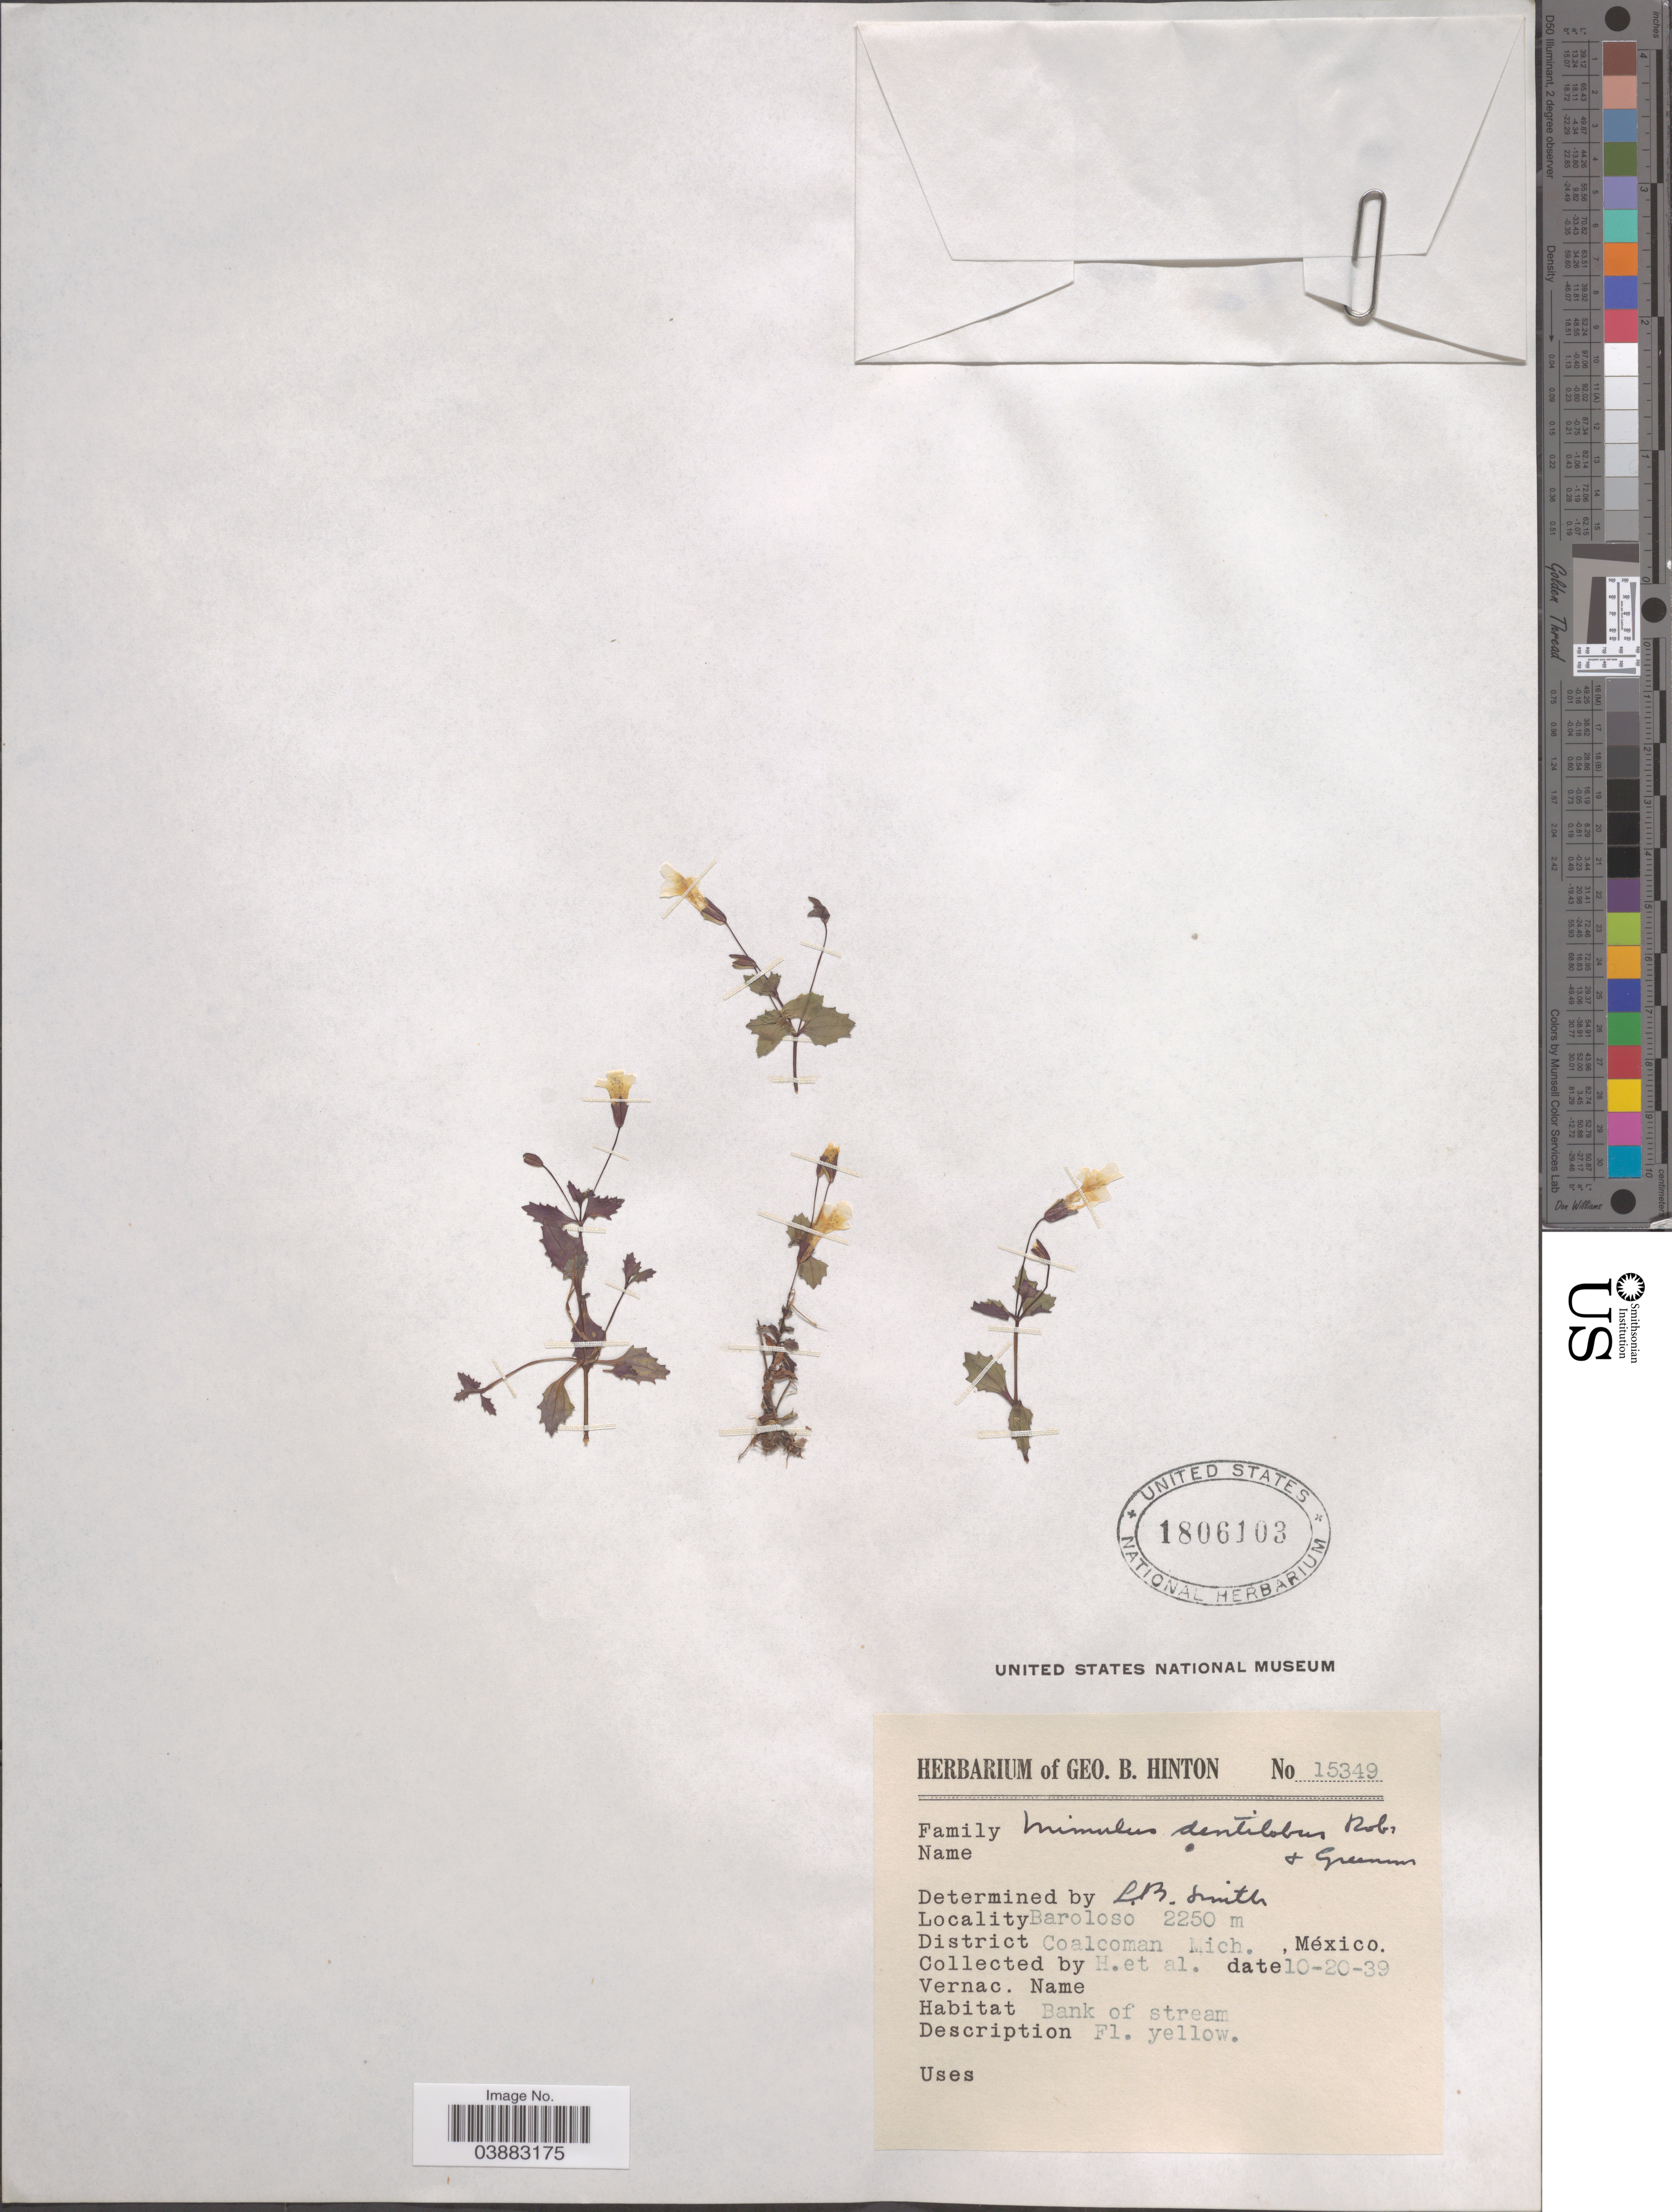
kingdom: Plantae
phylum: Tracheophyta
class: Magnoliopsida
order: Lamiales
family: Phrymaceae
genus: Mimulus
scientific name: Mimulus dentilobus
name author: B.L. Rob. & Fernald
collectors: G. B. Hinton & et al.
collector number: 15349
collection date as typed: Transcribed d/m/y: 20/10/39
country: Mexico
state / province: Michoacán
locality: Baroloso. District Coalcoman.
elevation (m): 2250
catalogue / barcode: US 1806103